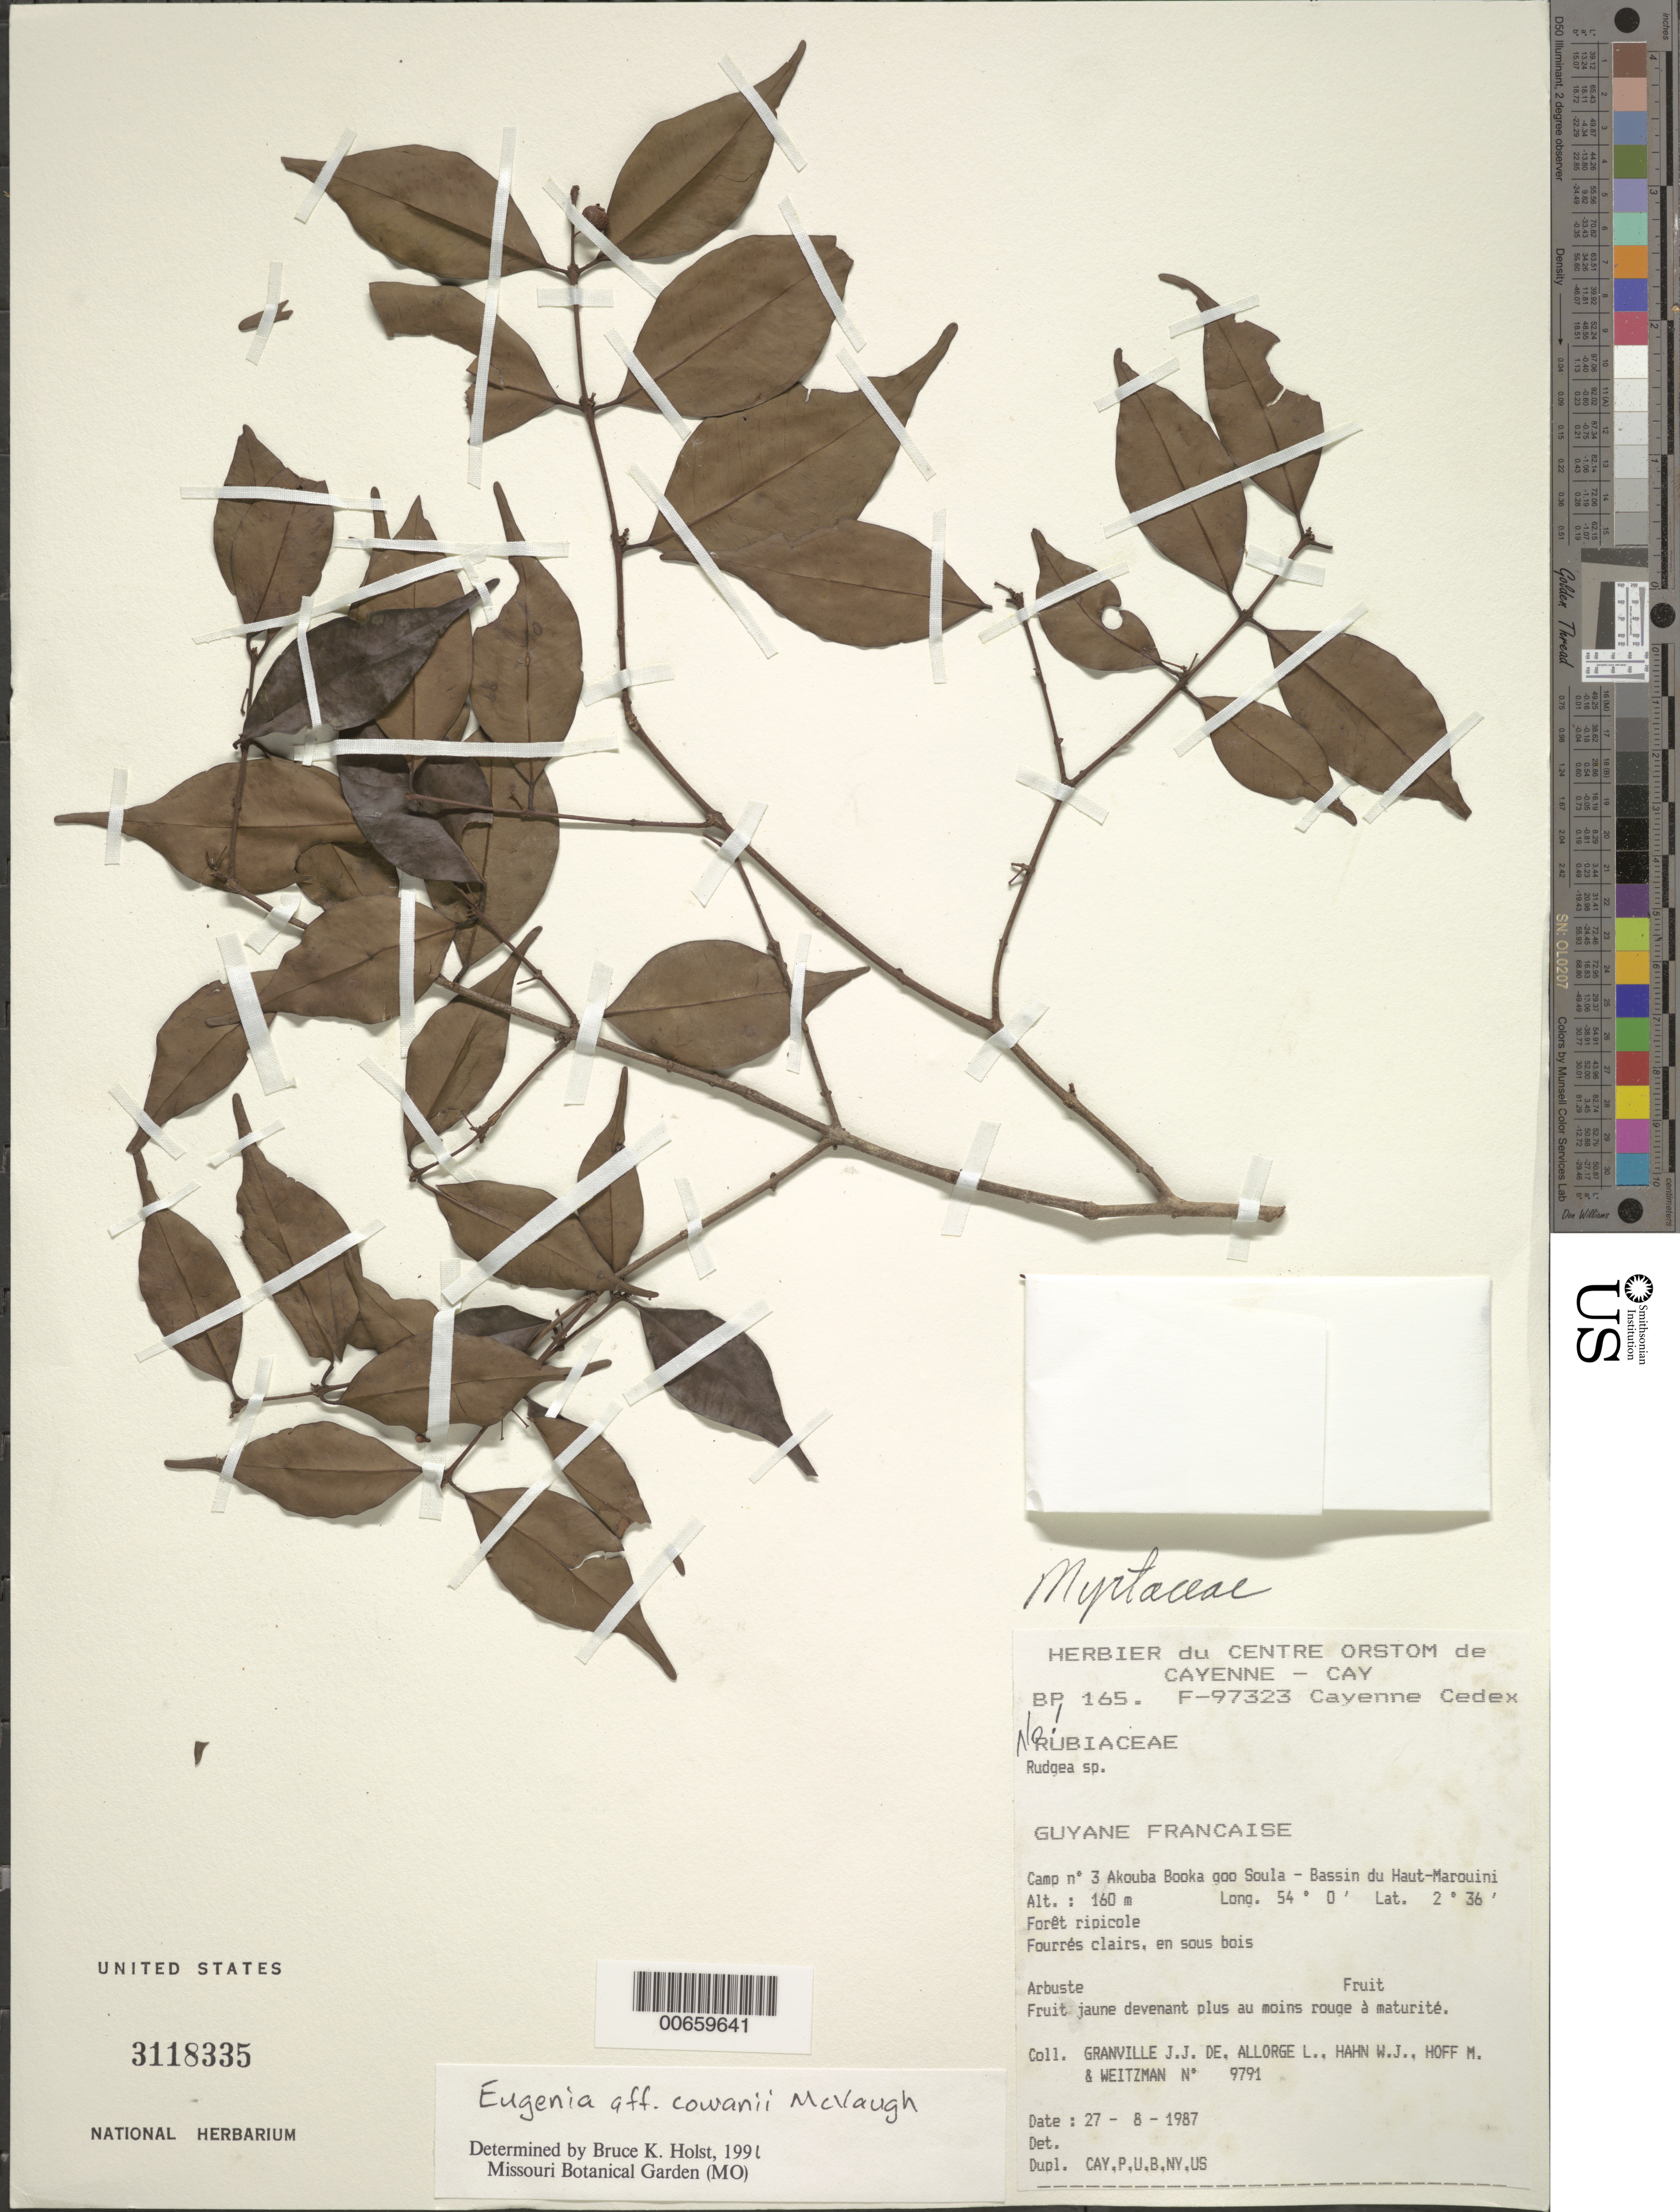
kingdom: Plantae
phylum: Tracheophyta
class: Magnoliopsida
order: Myrtales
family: Myrtaceae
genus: Eugenia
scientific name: Eugenia coffeifolia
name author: DC.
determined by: Holst, Bruce K.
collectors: J.-J. de Granville, L. Allorge, W. J. Hahn, M. Hoff & A. L. Weitzman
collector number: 9791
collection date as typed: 27-Aug-87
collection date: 1987-08-27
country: French Guiana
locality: Akouba Booka goo Soula, Camp #3, Roche no. 1, Bassin du Haut-Marouini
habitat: Forêt rupicole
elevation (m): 160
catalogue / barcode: US 3118335